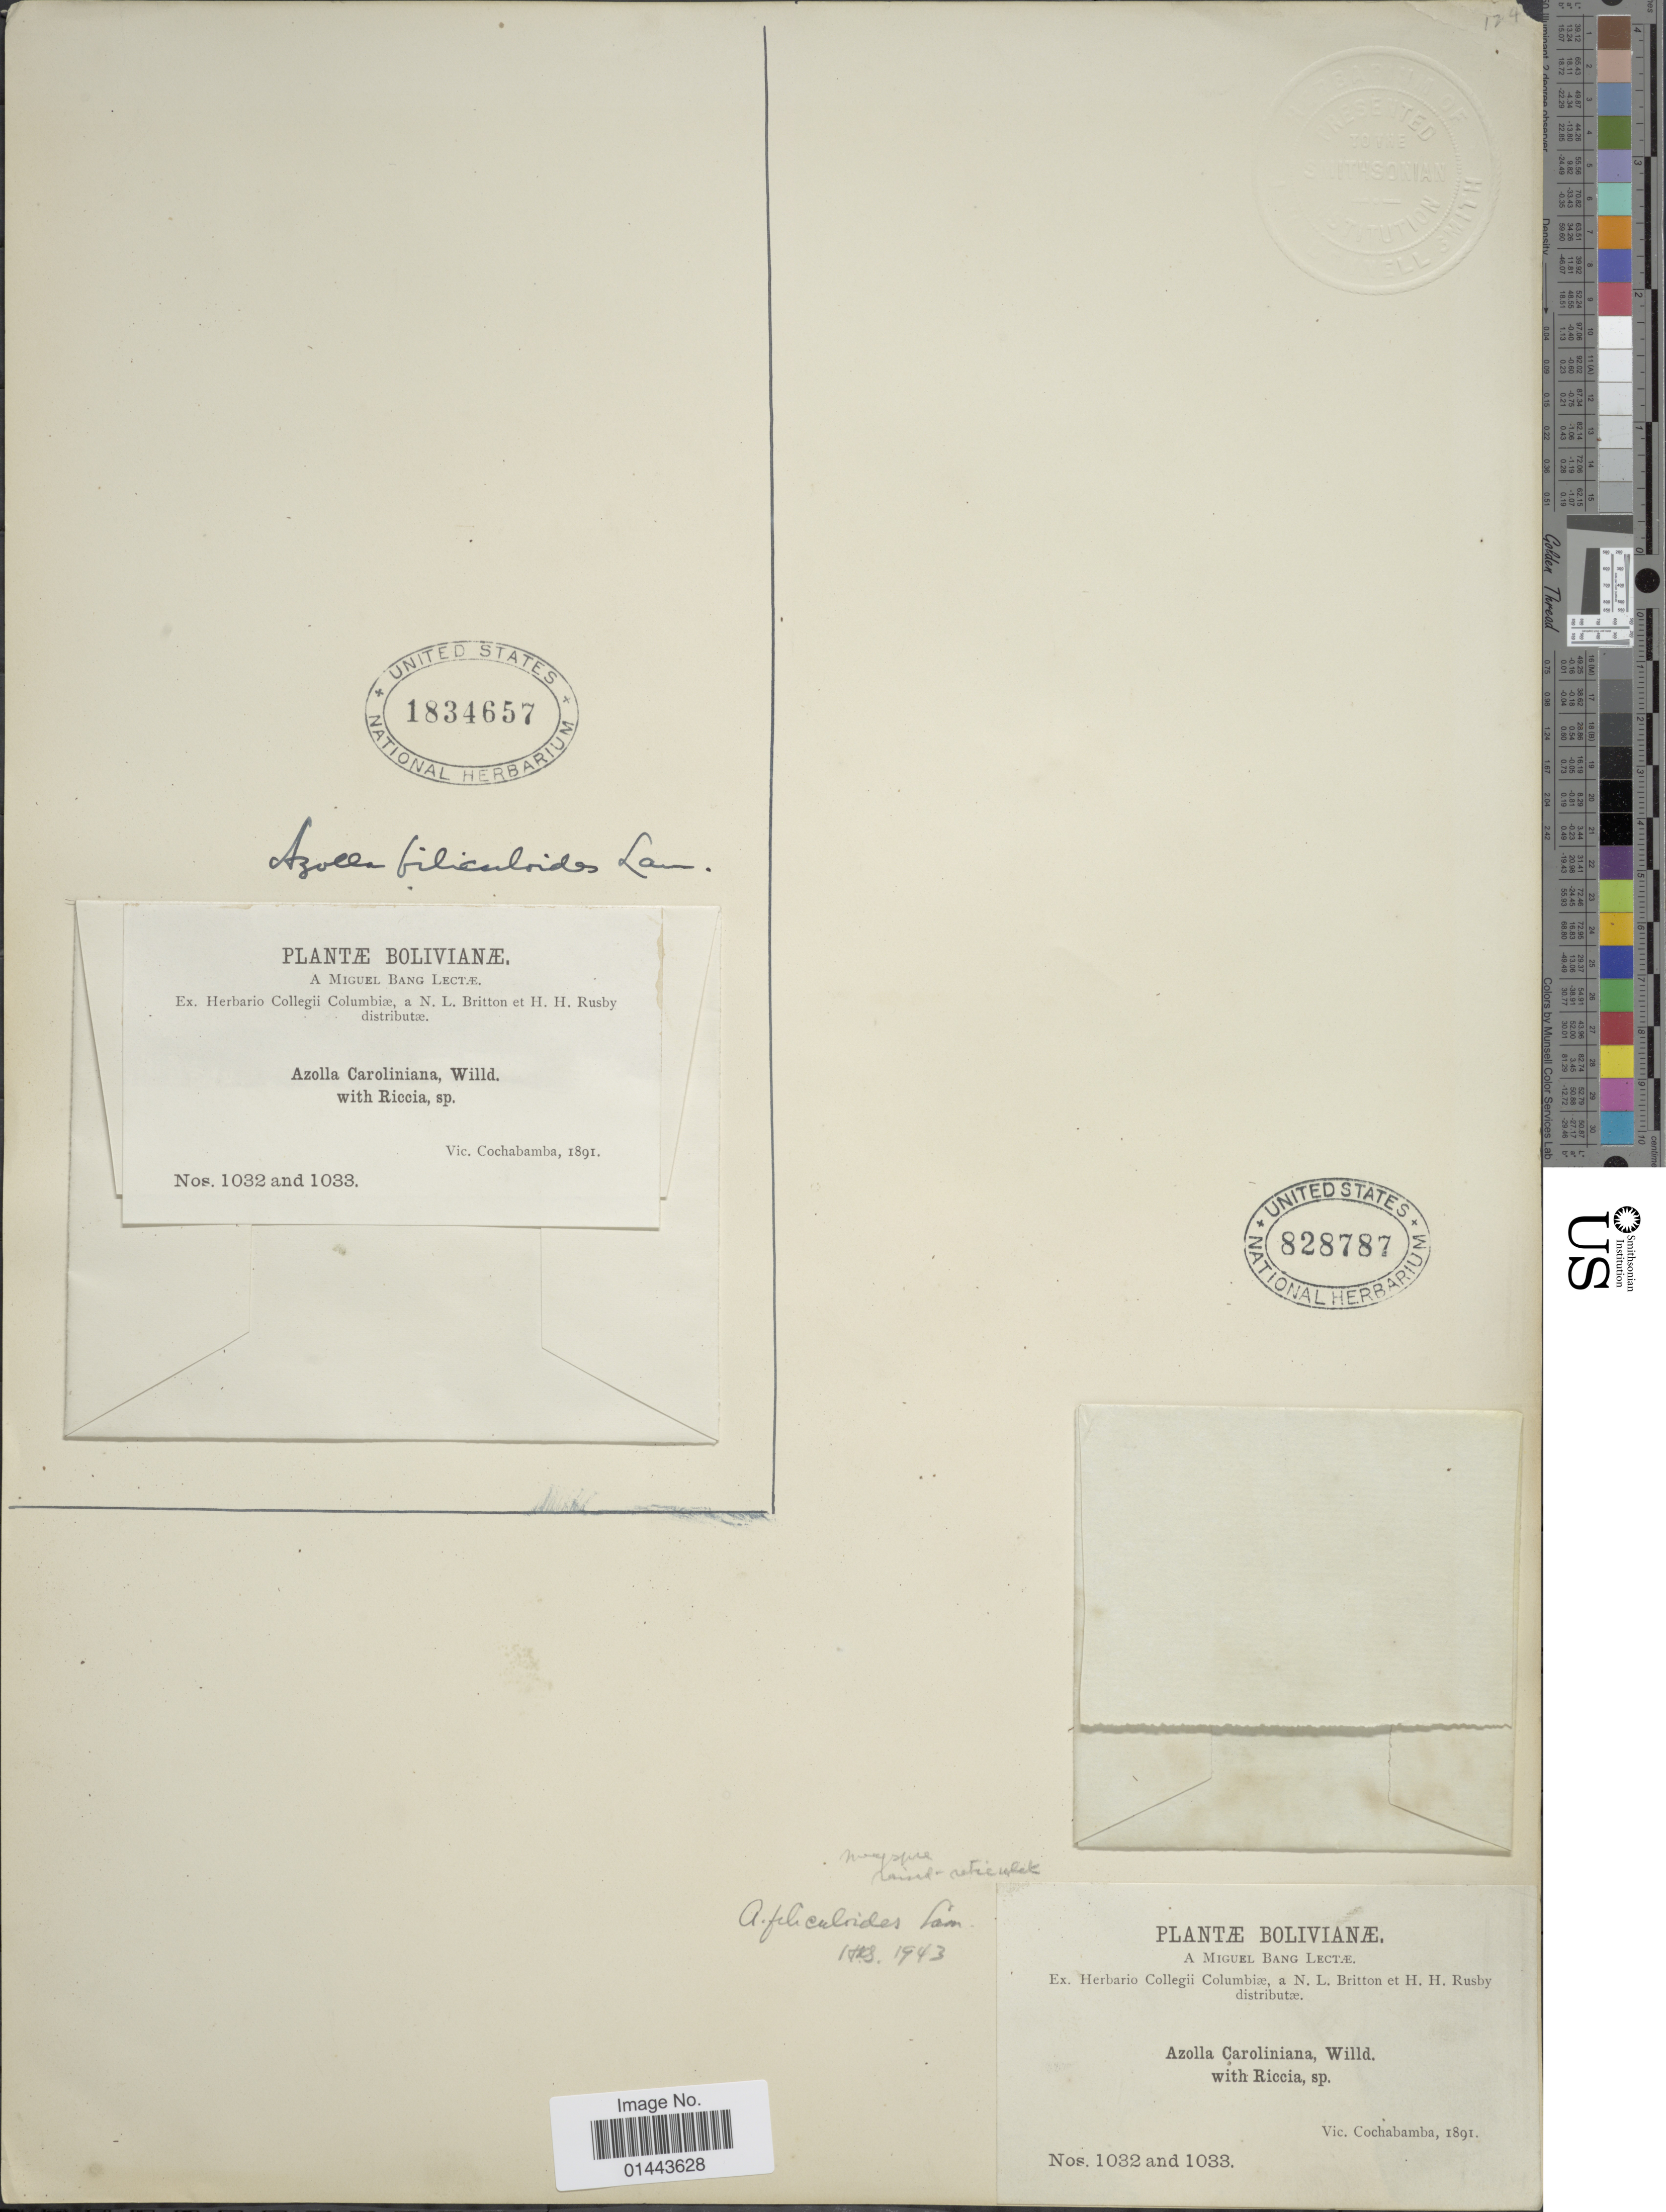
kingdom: Plantae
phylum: Tracheophyta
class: Polypodiopsida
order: Salviniales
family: Salviniaceae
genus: Azolla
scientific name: Azolla mexicana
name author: C. Presl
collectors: M. Bang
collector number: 1032 and 1033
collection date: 1891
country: Bolivia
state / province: Cochabamba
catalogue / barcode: US 1834657